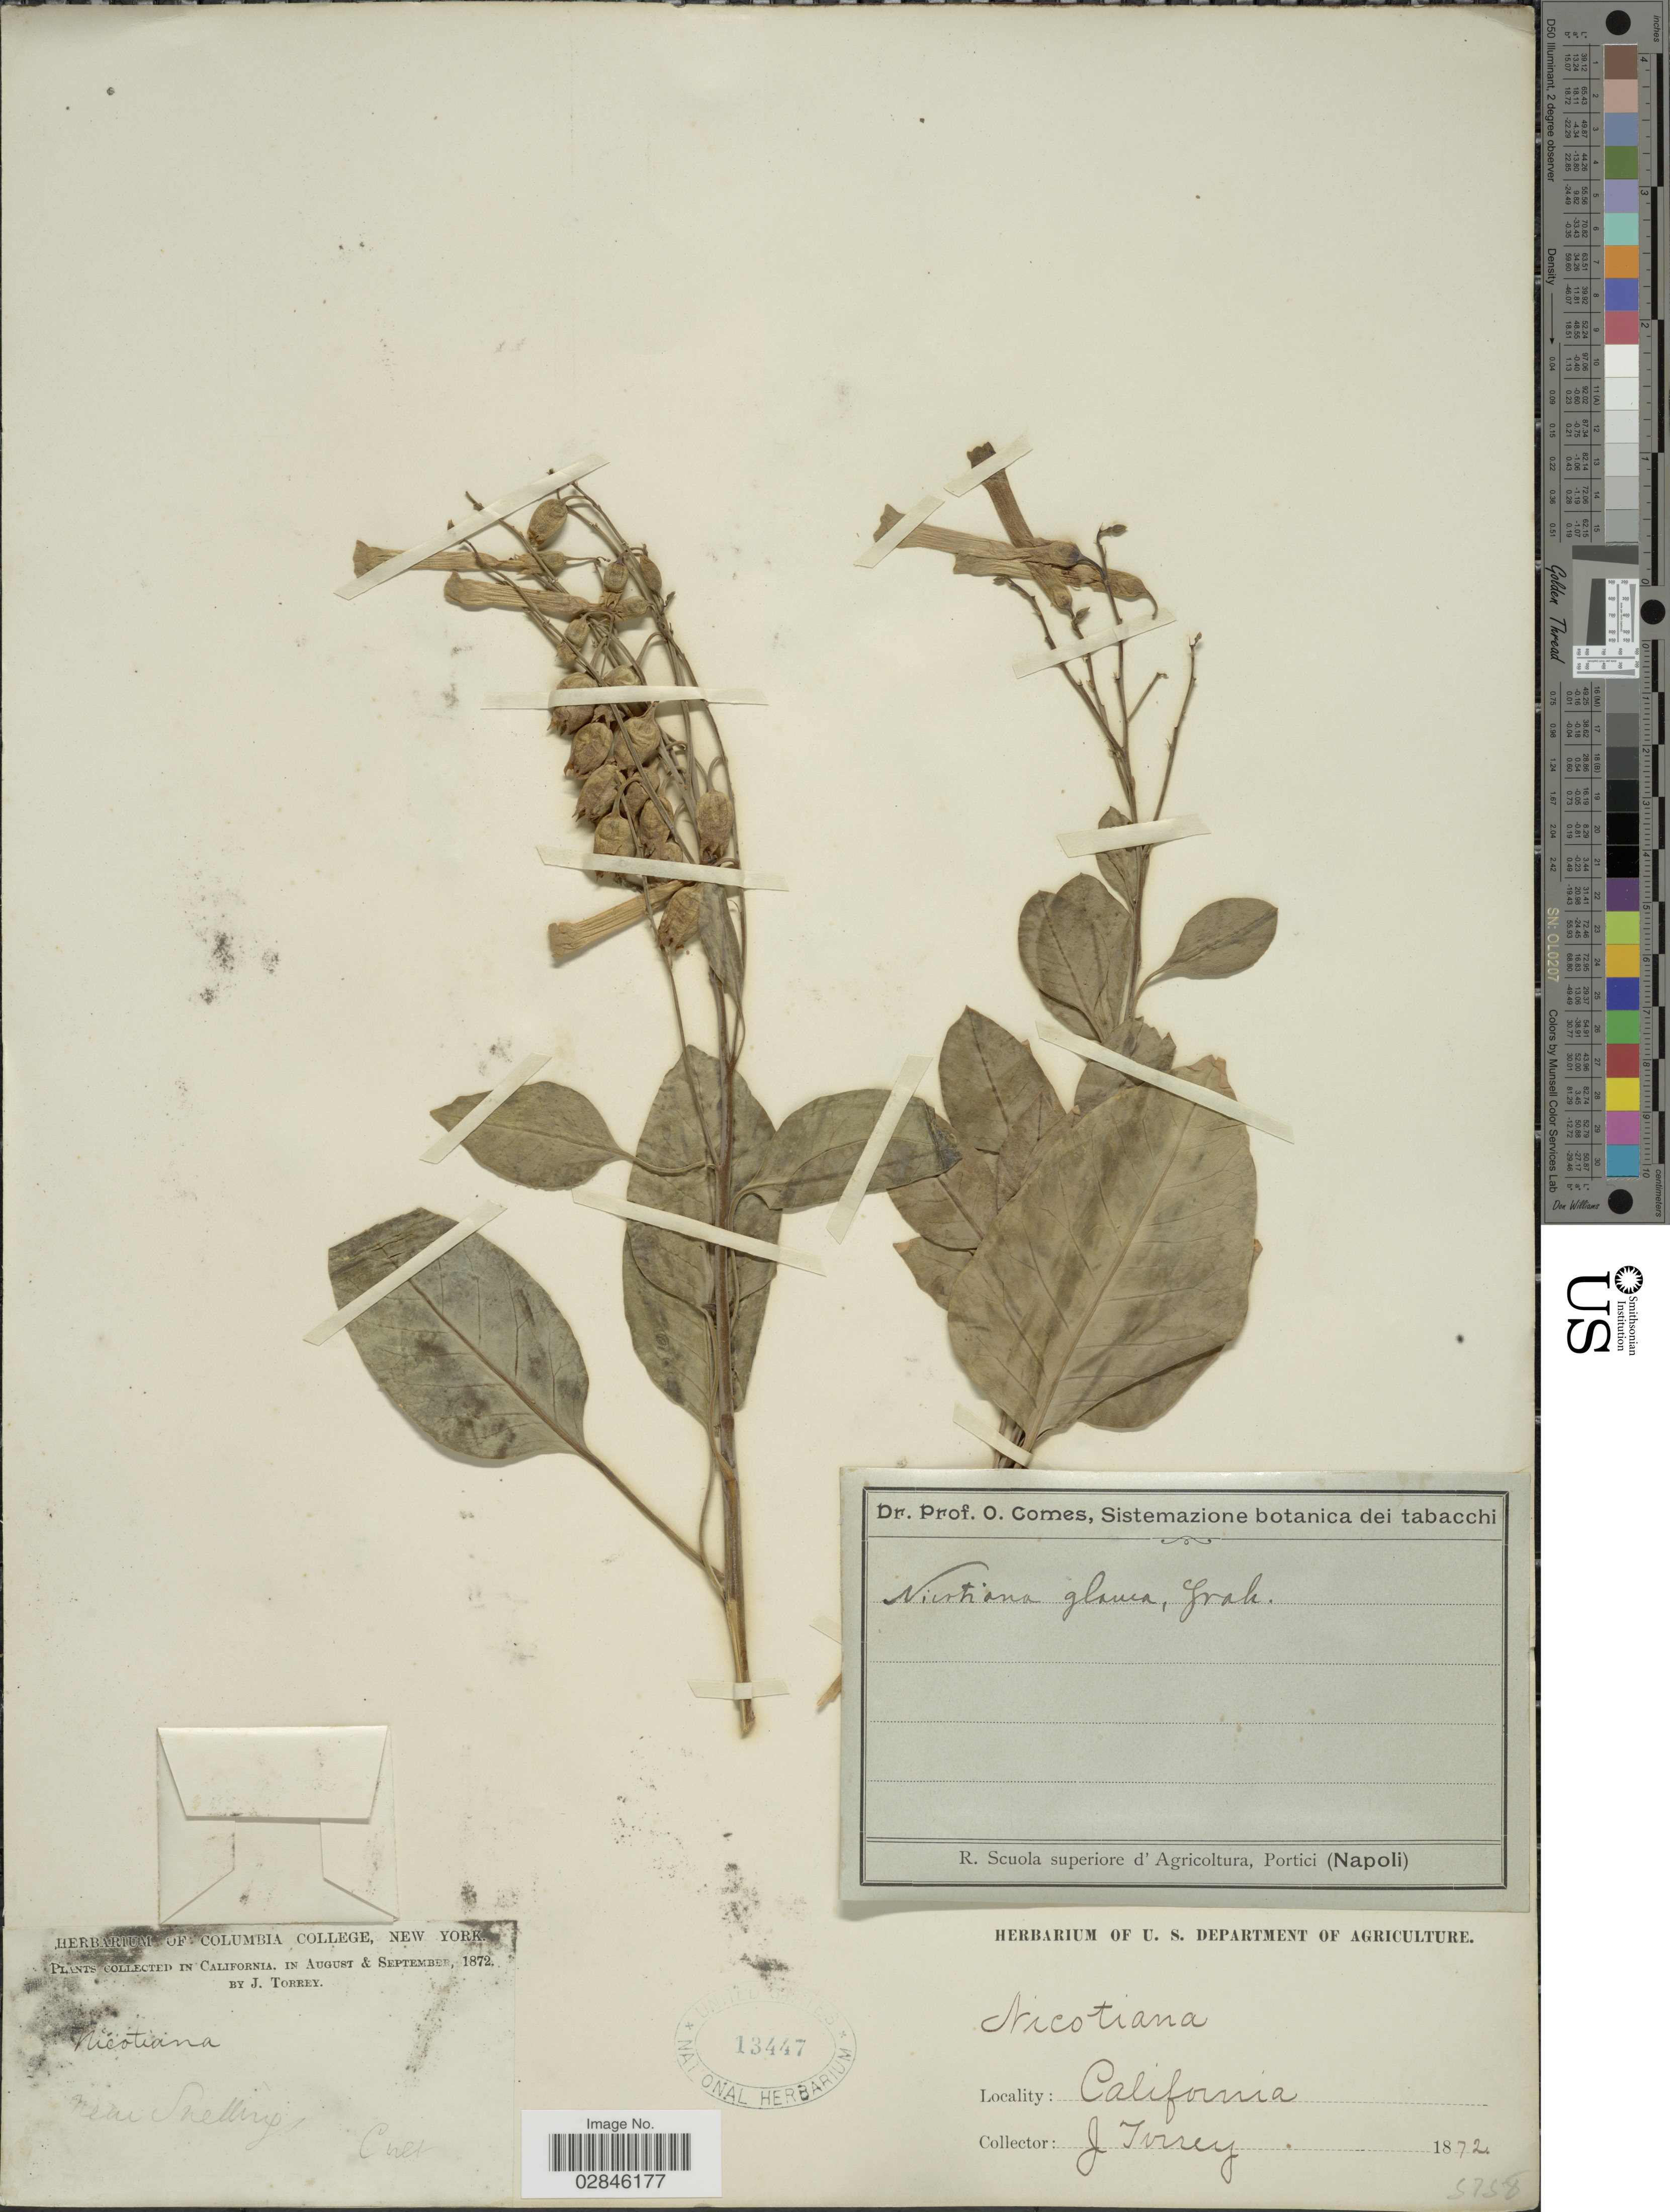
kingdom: Plantae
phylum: Tracheophyta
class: Magnoliopsida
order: Solanales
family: Solanaceae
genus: Nicotiana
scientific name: Nicotiana glauca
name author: Graham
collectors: J. Torrey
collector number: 5758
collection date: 1872-08/1872-09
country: United States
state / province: California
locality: Near Snellings.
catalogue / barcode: US 13447